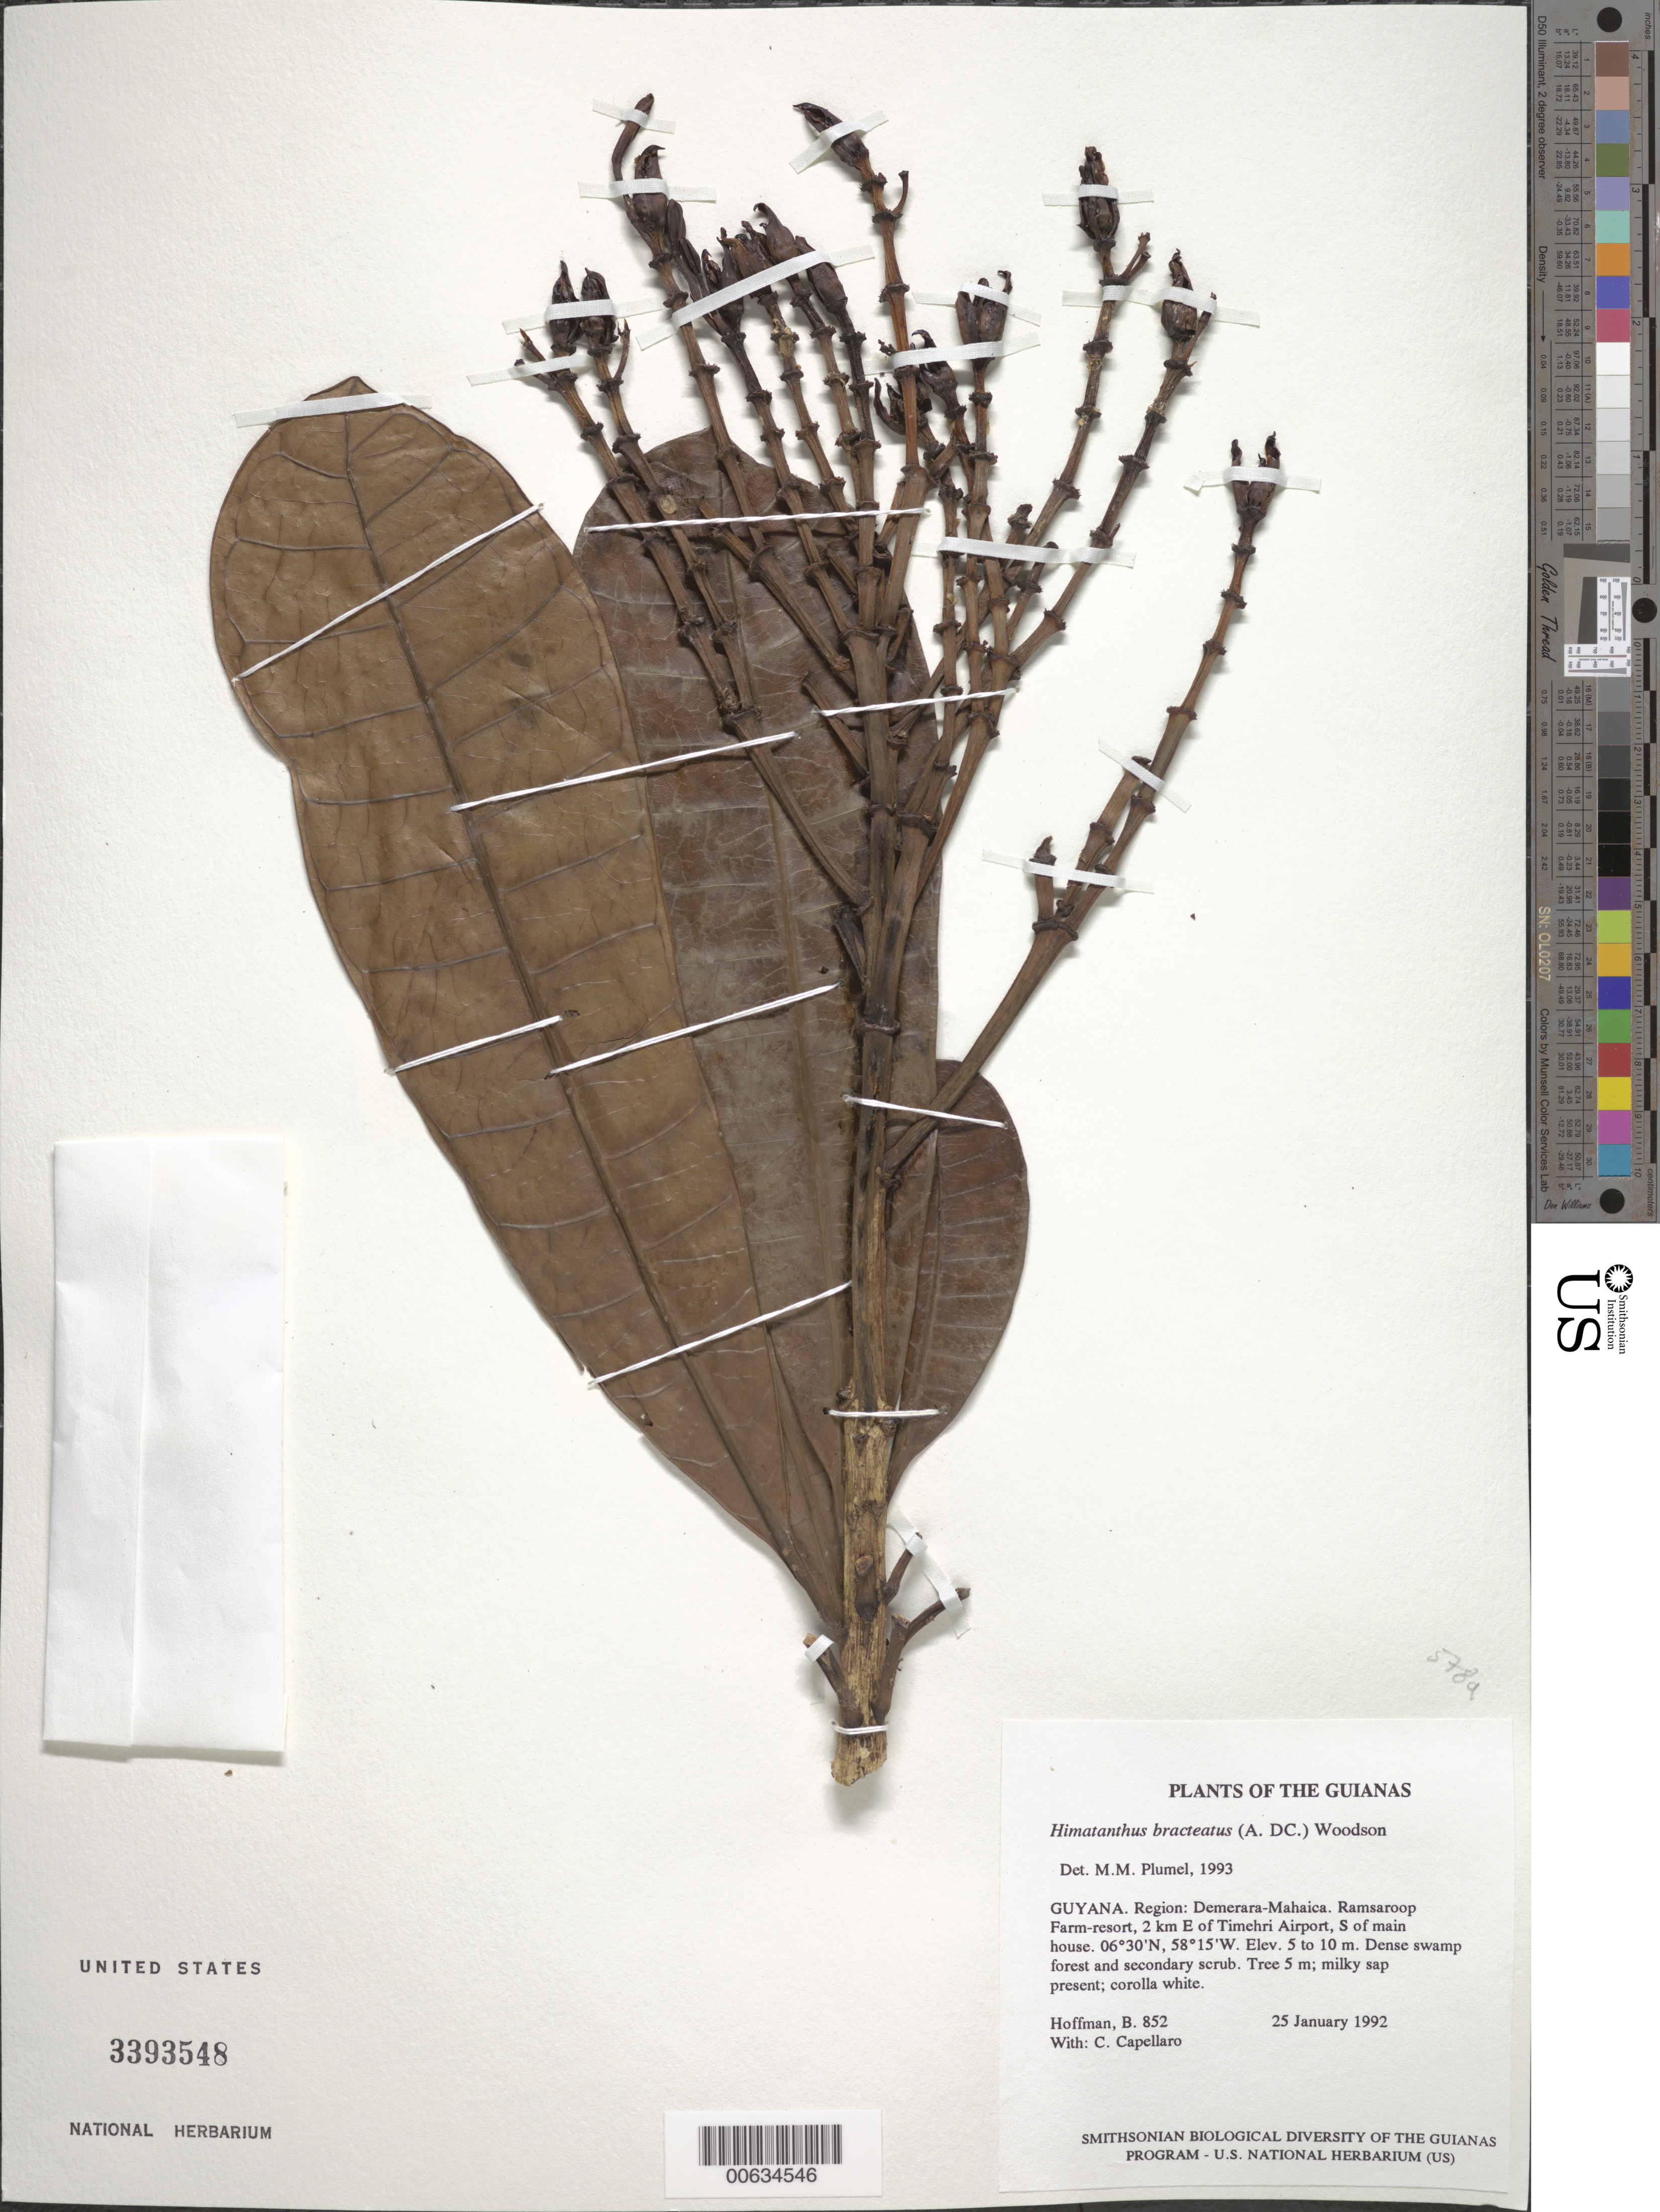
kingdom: Plantae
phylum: Tracheophyta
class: Magnoliopsida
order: Gentianales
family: Apocynaceae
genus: Himatanthus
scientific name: Himatanthus bracteatus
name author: (A. DC.) Woodson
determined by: Plumel, M. - M.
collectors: B. Hoffman & C. Capellaro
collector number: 852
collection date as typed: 25 January 1992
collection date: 1992-01-25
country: Guyana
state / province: Demerara-Mahaica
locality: Ramsaroop Farm-resort, 2 km E of Timehri Airport, S of main house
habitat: Dense swamp forest and secondary scrub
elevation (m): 5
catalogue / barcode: US 3393548